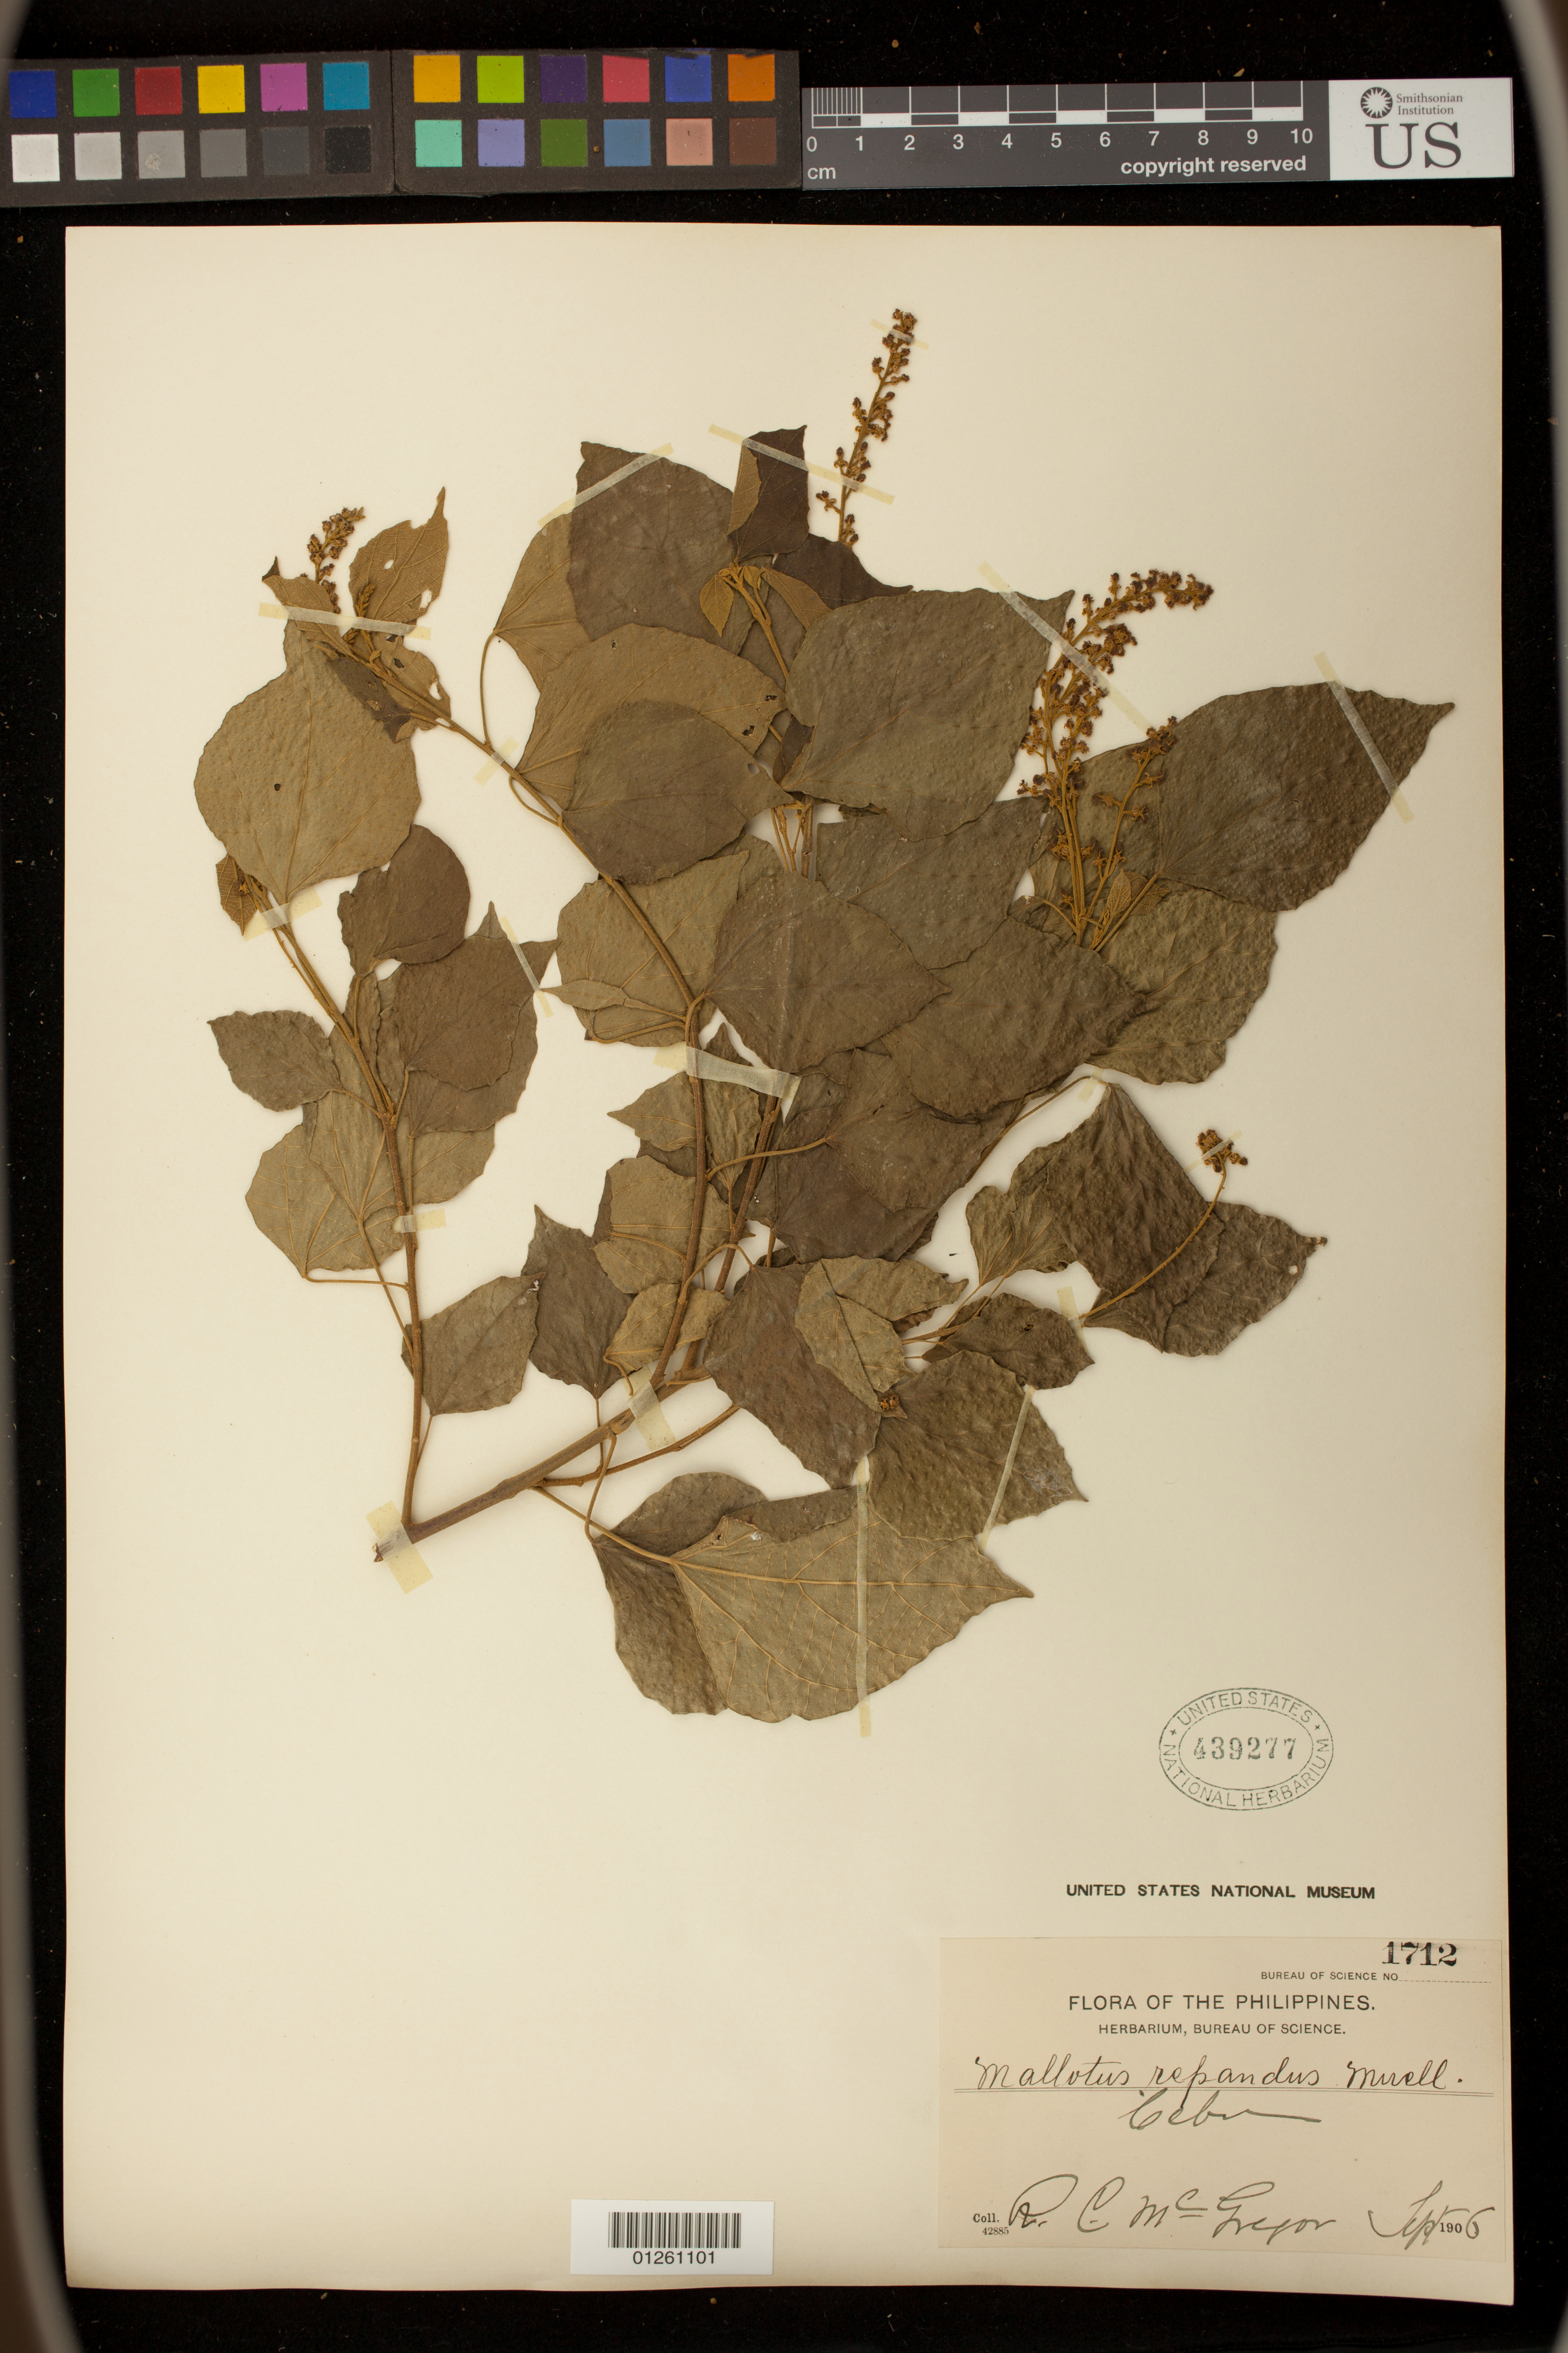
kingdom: Plantae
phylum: Tracheophyta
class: Magnoliopsida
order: Malpighiales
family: Euphorbiaceae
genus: Mallotus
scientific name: Mallotus repandus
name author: (Rottler) Müll. Arg.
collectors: R. C. McGregor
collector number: Bur. Sci. 1712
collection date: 1906-09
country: Philippines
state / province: Central Visayas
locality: Cebu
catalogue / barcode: US 439277